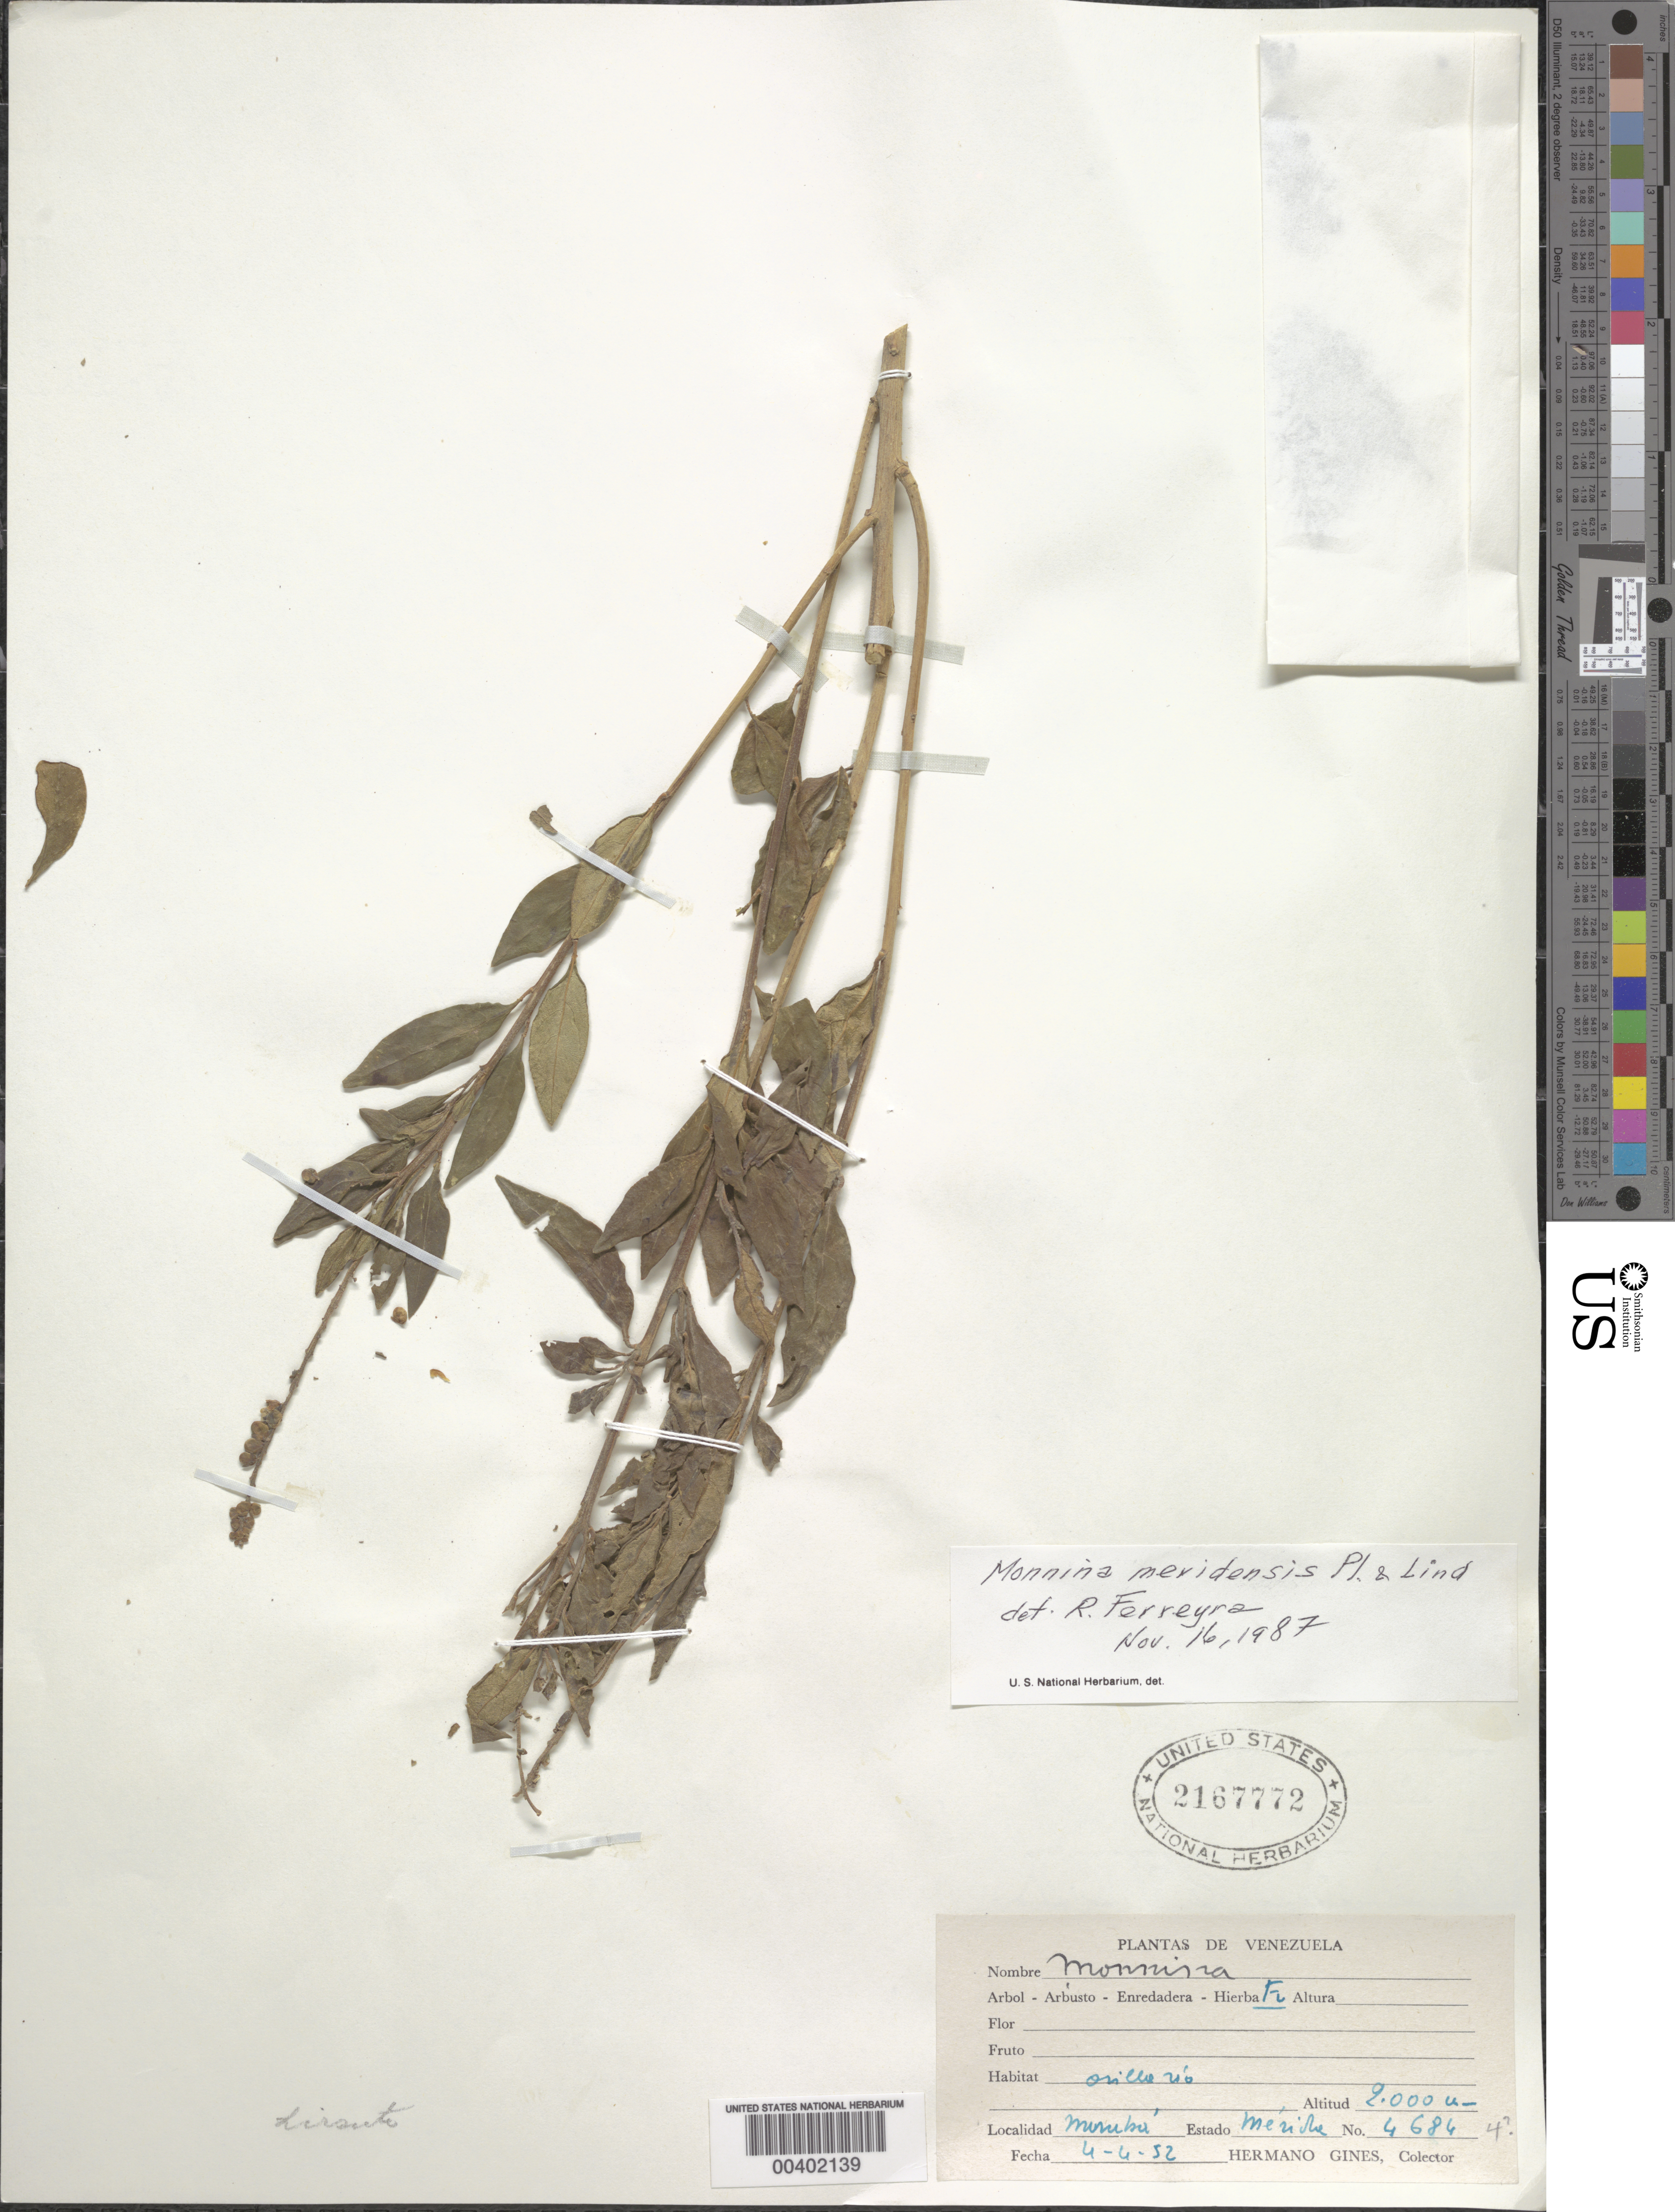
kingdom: Plantae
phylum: Tracheophyta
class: Magnoliopsida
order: Fabales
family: Polygalaceae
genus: Monnina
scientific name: Monnina meridensis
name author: Planch. & B.L. Linden ex Wedd.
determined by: Ferreyra, R. A.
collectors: Bro. Gines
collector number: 4684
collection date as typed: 04 Apr 1952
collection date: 1952-04-04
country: Venezuela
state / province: Mérida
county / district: Rangel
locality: Mucurubá Mucuruba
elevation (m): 2000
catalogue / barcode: US 2167772